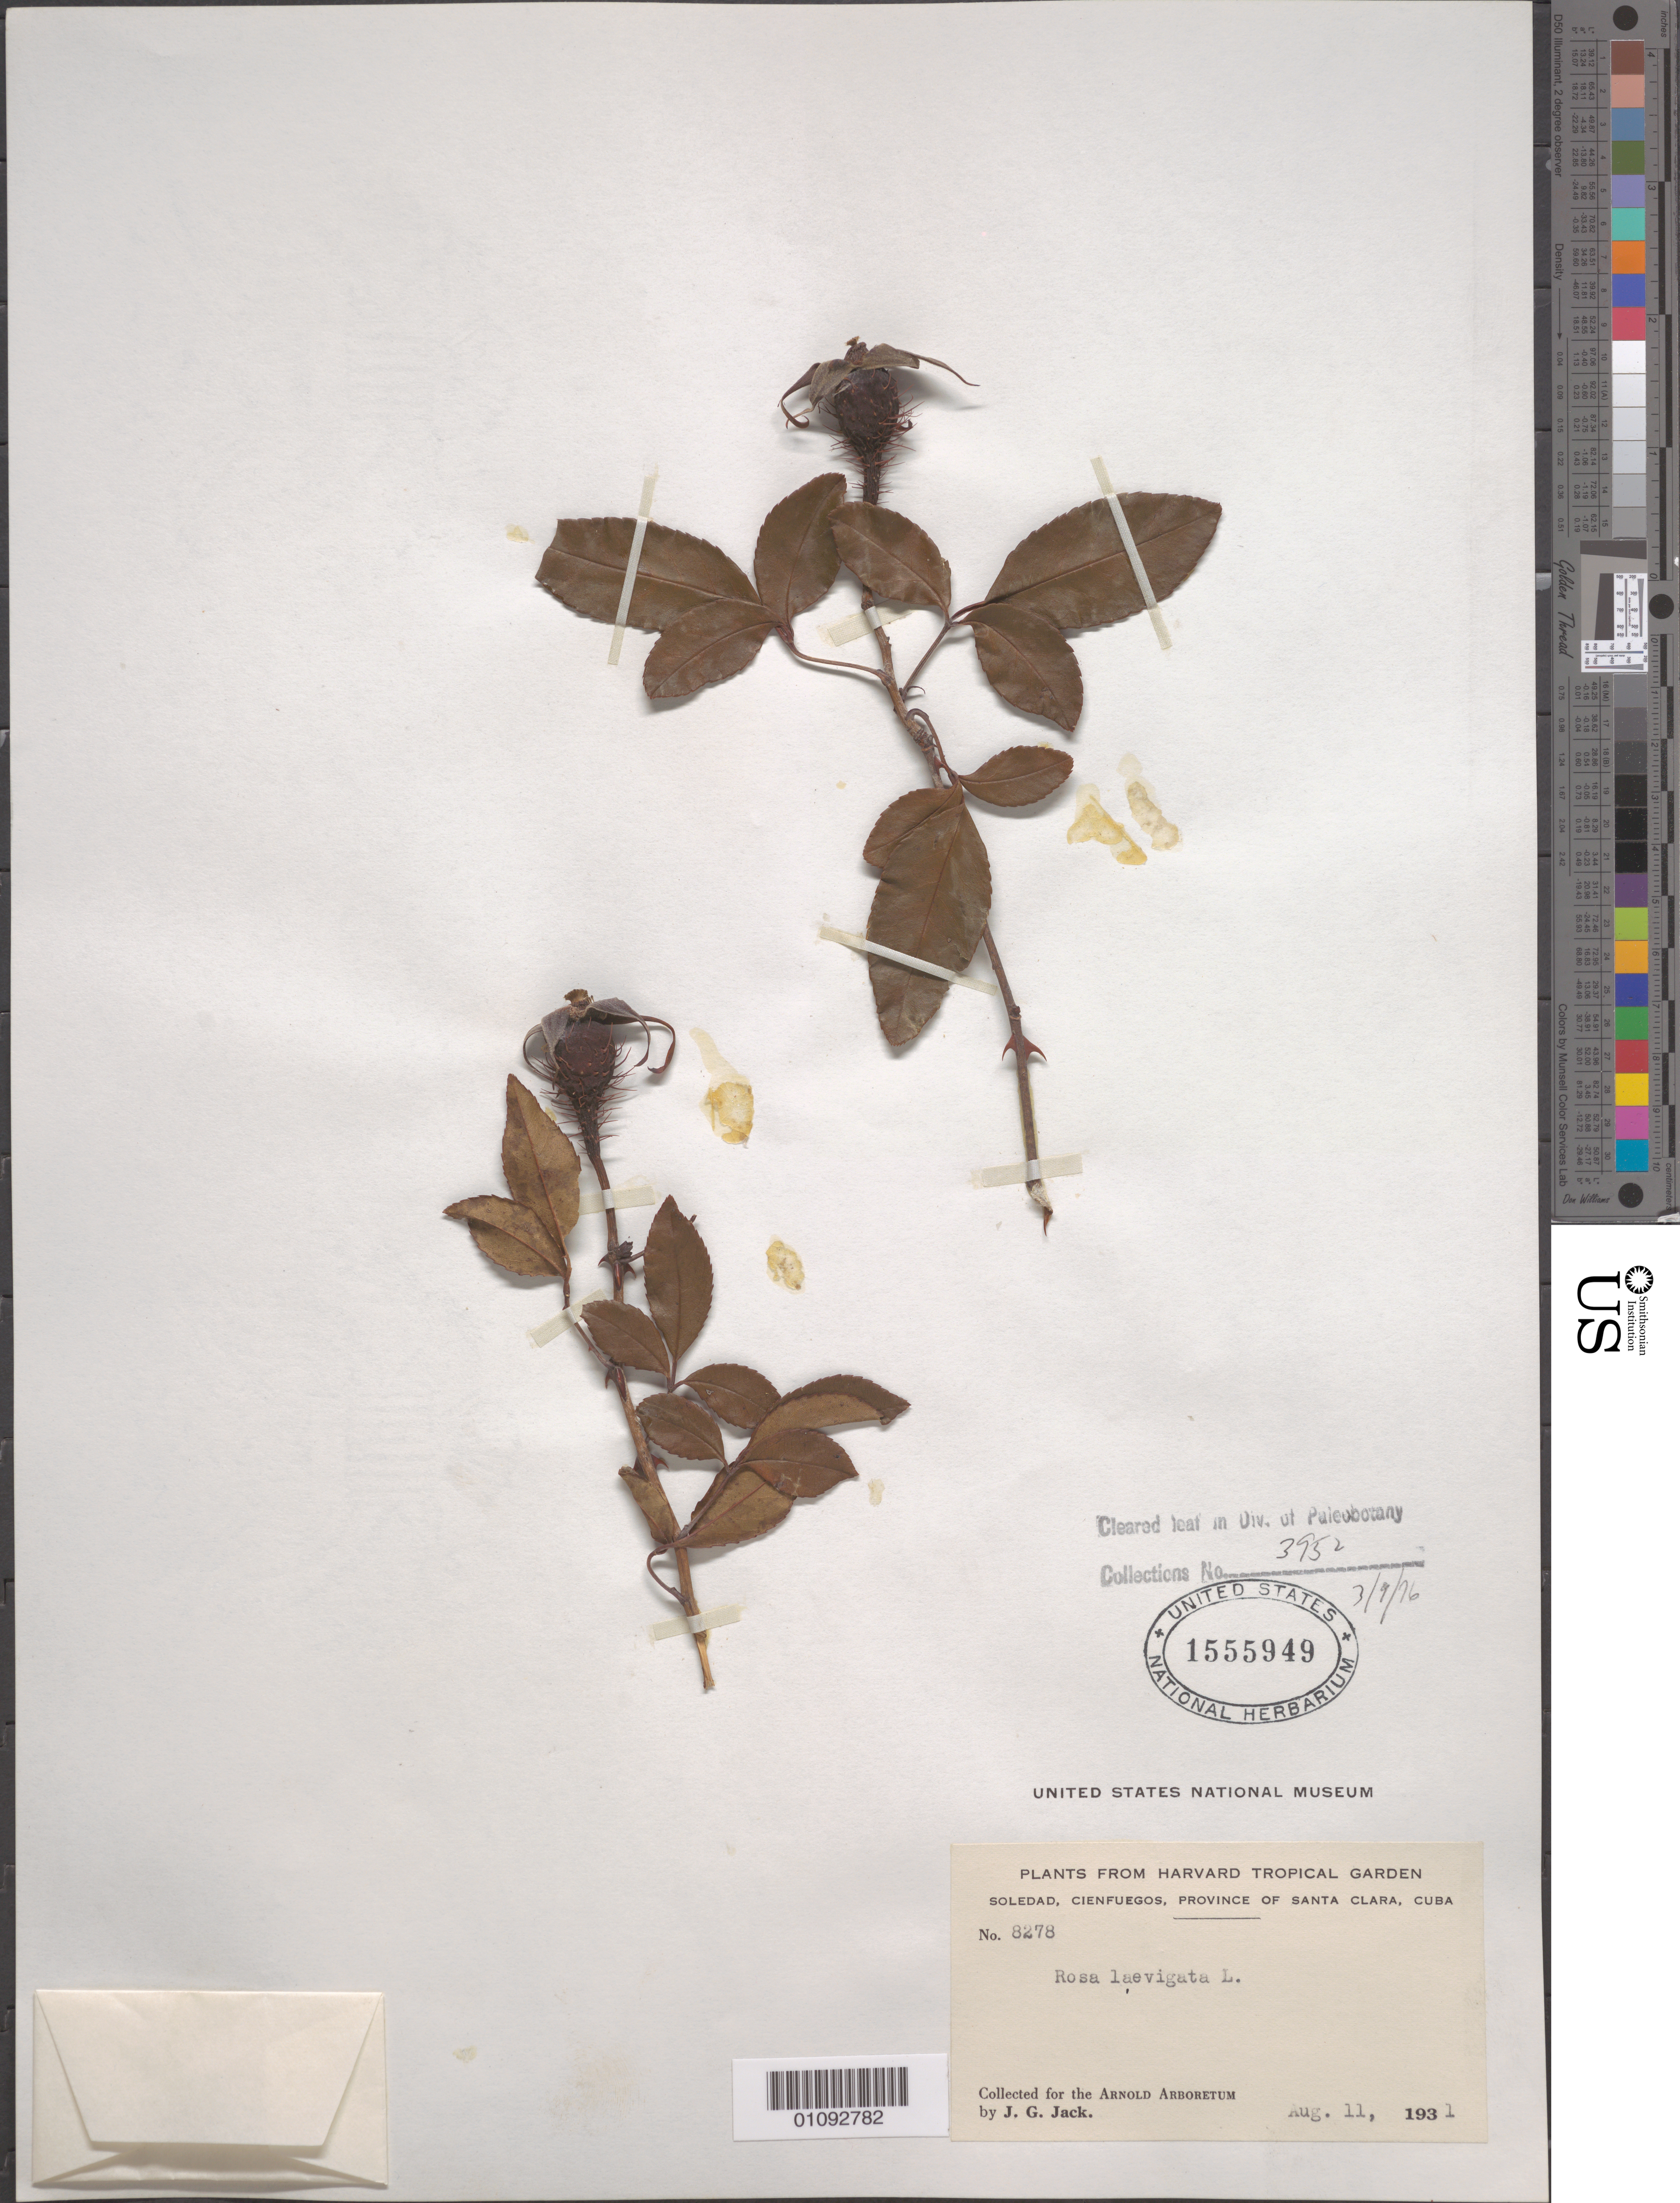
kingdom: Plantae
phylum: Tracheophyta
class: Magnoliopsida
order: Rosales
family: Rosaceae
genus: Rosa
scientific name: Rosa laevigata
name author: Michx.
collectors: J. G. Jack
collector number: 8278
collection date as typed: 11 Aug 1931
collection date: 1931-08-11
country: Cuba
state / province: Cienfuegos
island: Cuba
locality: Soledad, Province of Santa Clara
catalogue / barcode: US 1555949